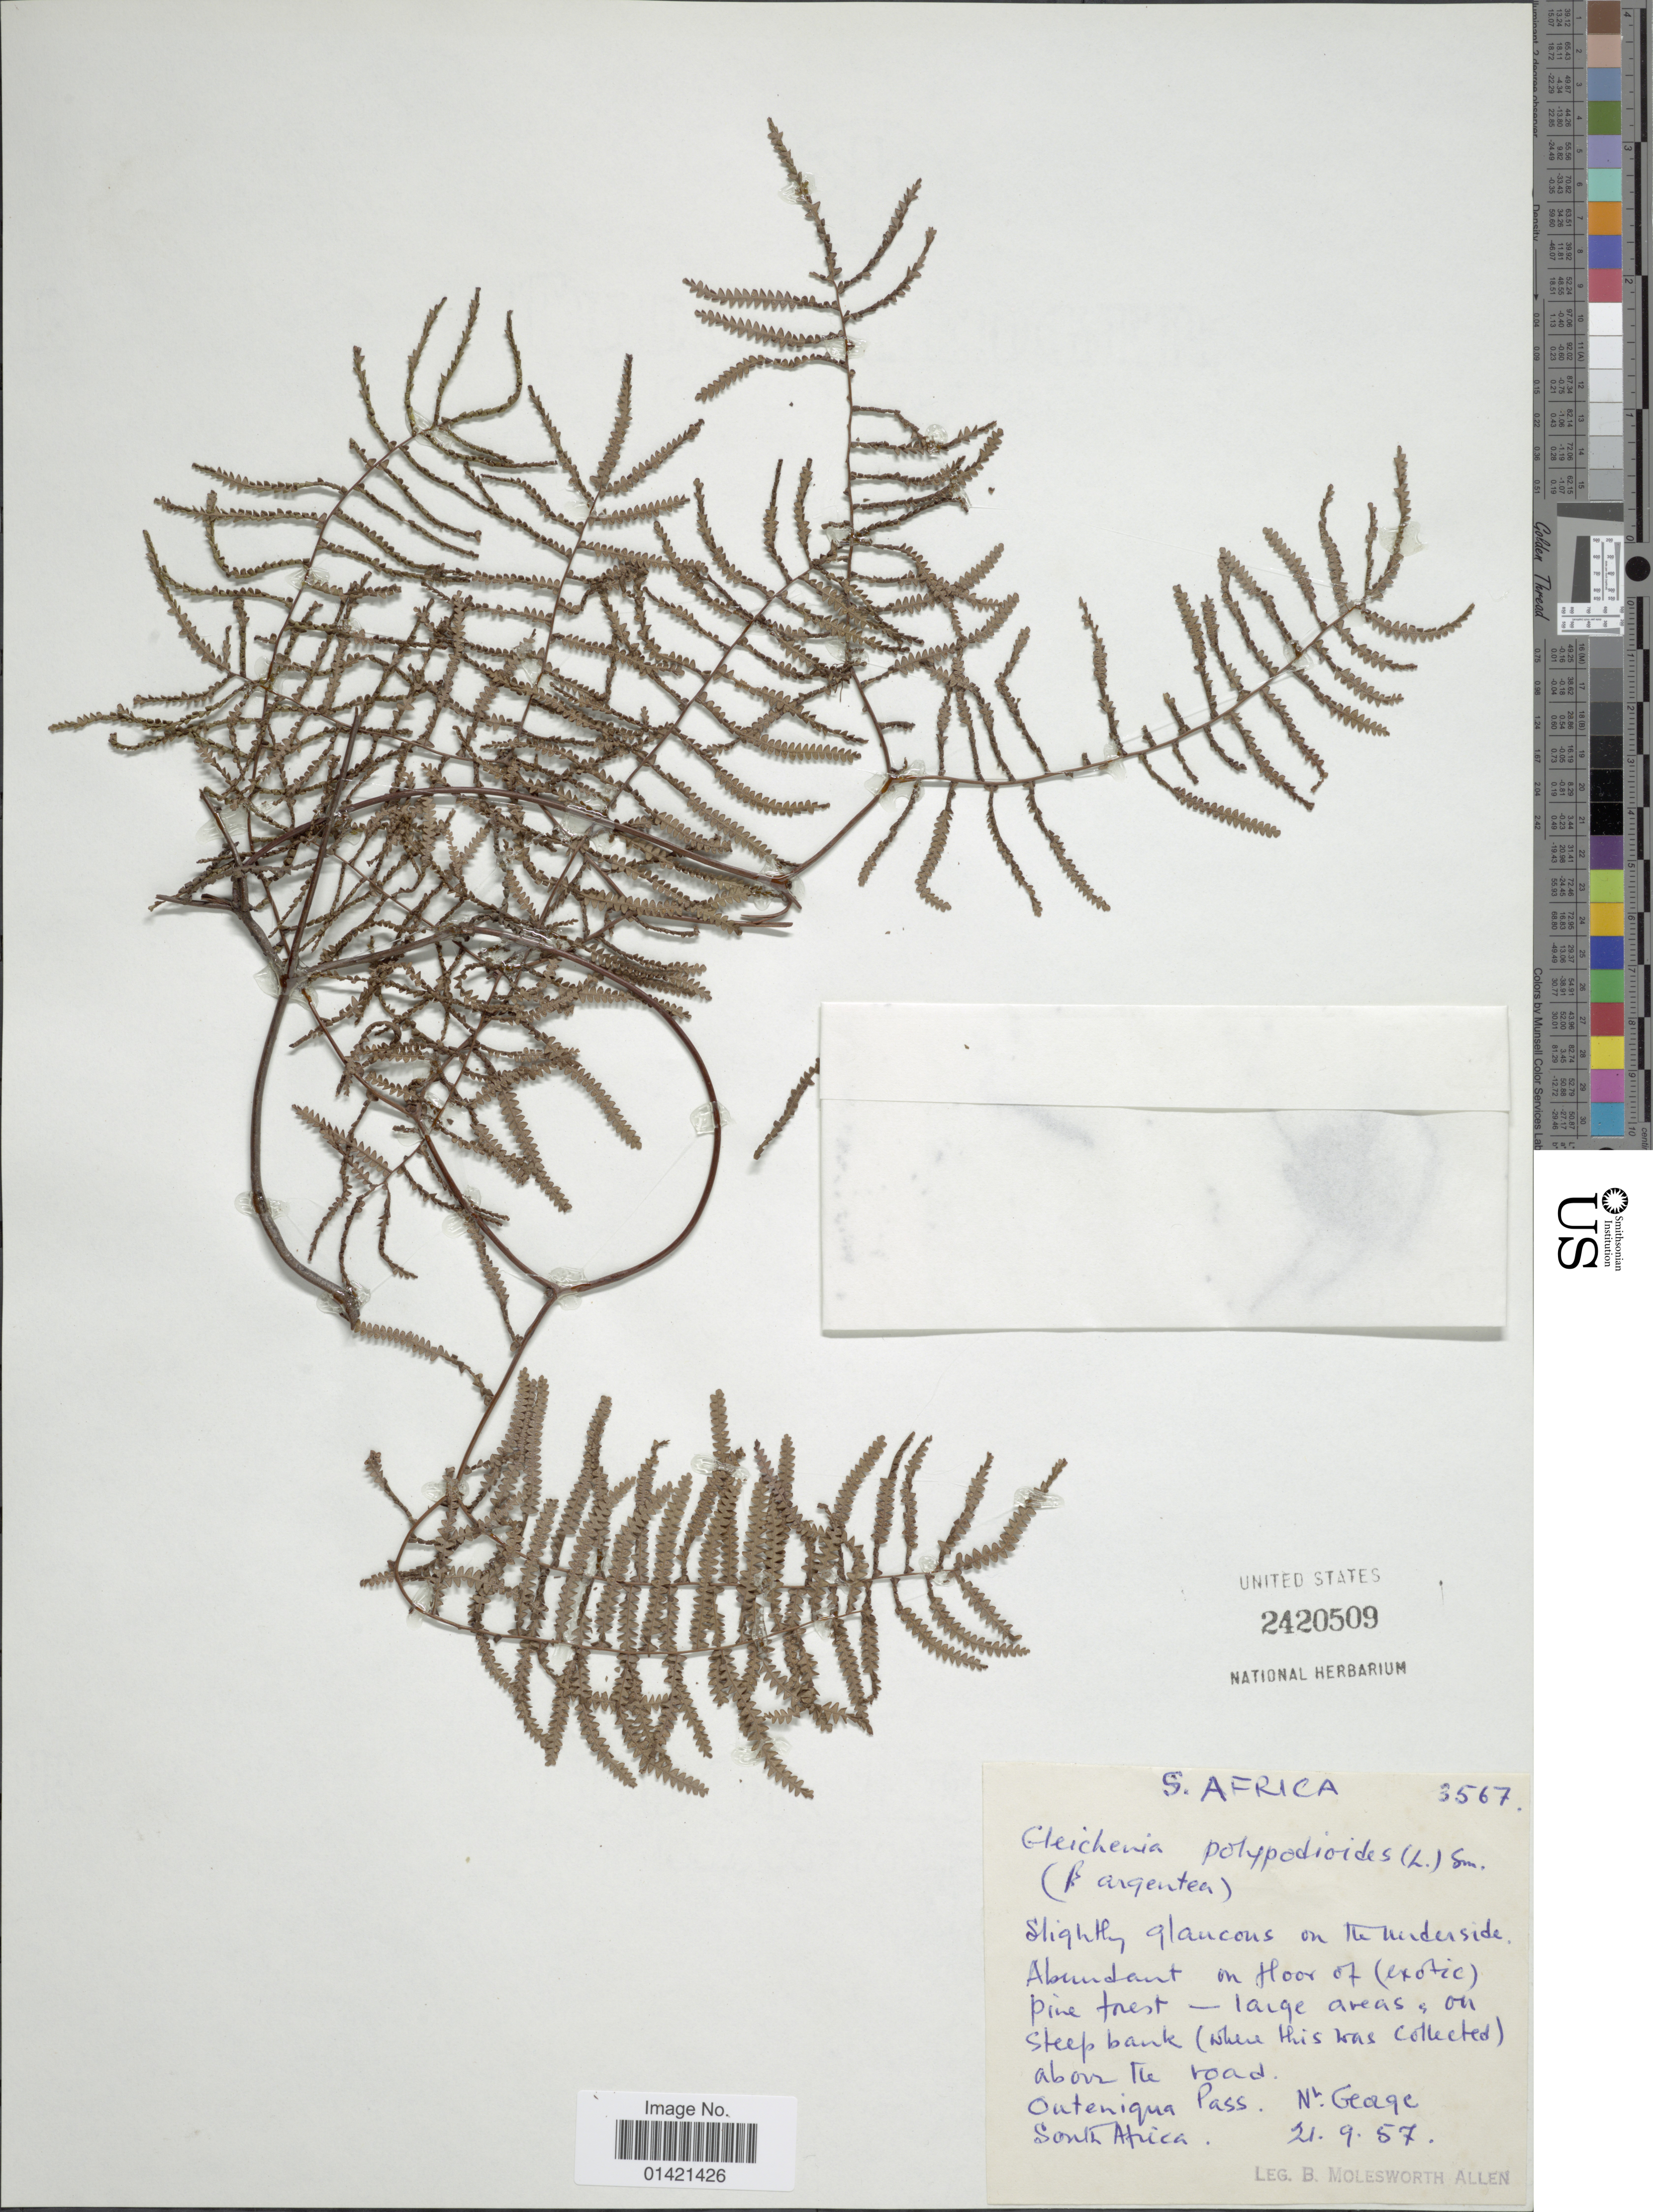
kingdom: Plantae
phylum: Tracheophyta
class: Polypodiopsida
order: Gleicheniales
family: Gleicheniaceae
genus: Gleichenia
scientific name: Gleichenia polypodioides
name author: (L.) Sm.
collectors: B. E. G. Molesworth-Allen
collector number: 3567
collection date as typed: Transcribed d/m/y: 21/9/57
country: South Africa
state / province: Western Cape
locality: Steep bank above the road. Outeniqua Pass, Nr. George (near George).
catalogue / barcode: US 2420509